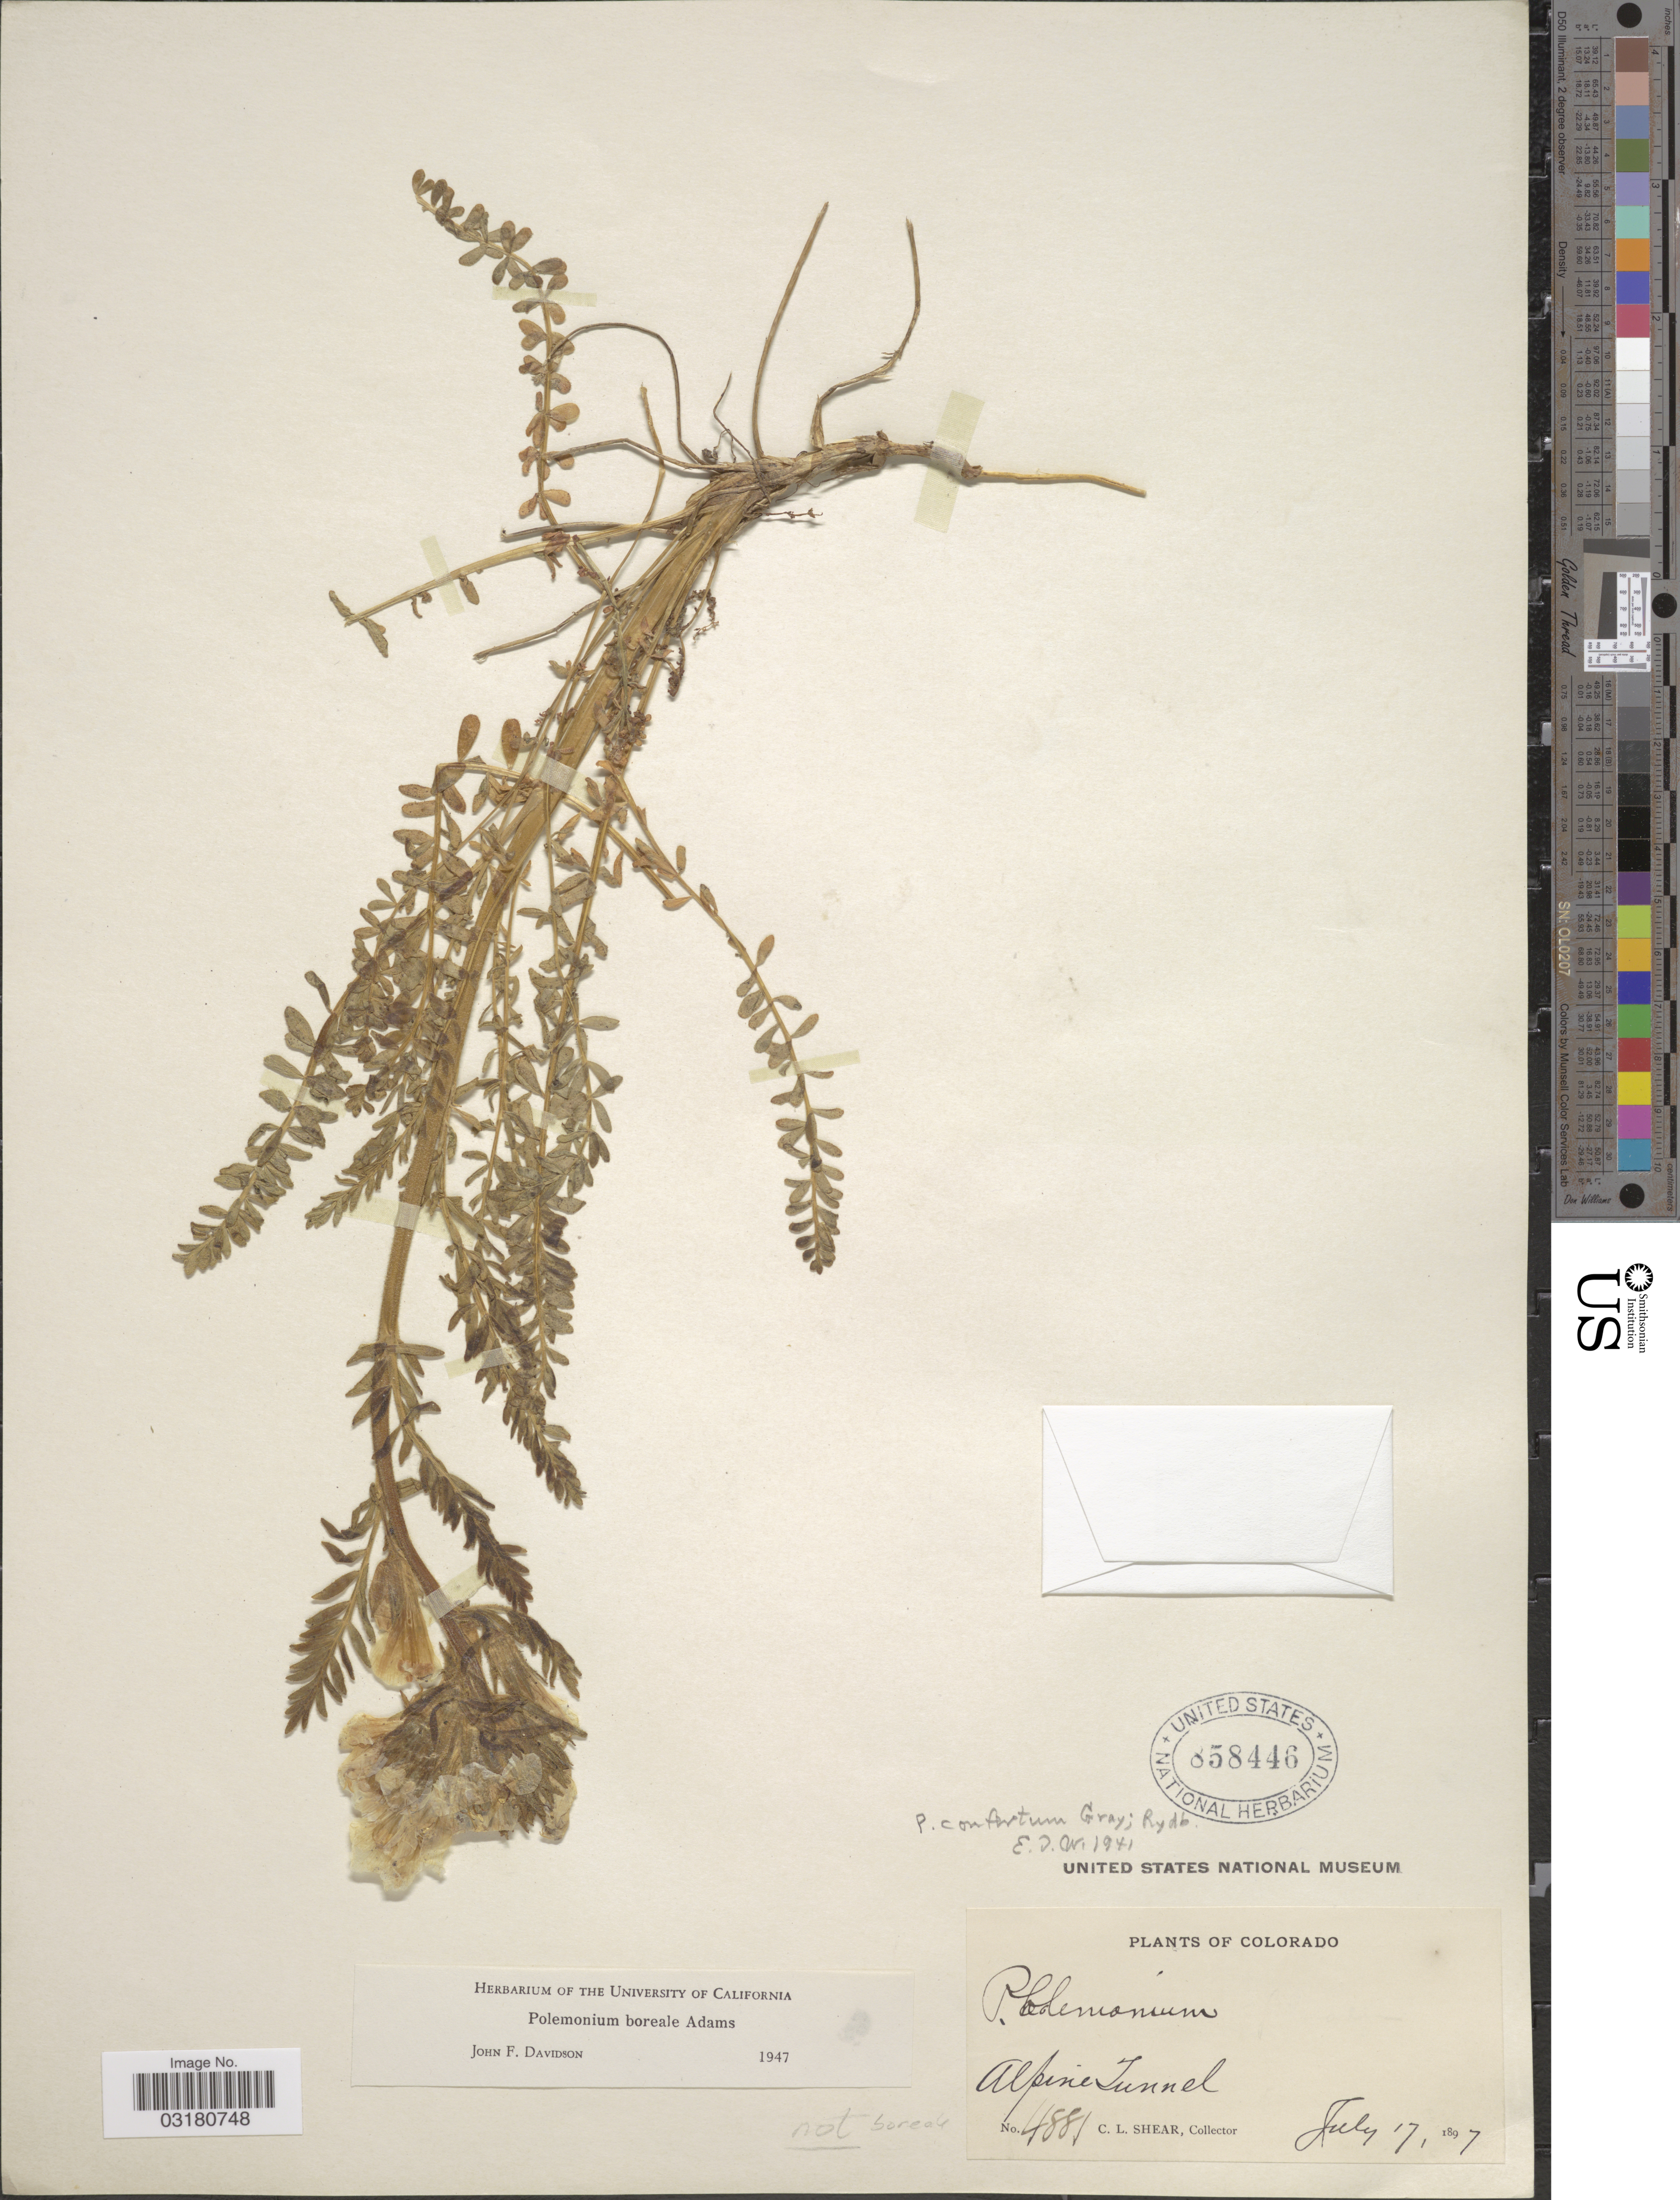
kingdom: Plantae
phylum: Tracheophyta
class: Magnoliopsida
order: Ericales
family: Polemoniaceae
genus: Polemonium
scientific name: Polemonium boreale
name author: Adams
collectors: C. L. Shear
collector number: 4881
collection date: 1897-07-17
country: United States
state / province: Colorado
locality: Alpine Tunnel.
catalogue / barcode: US 858446